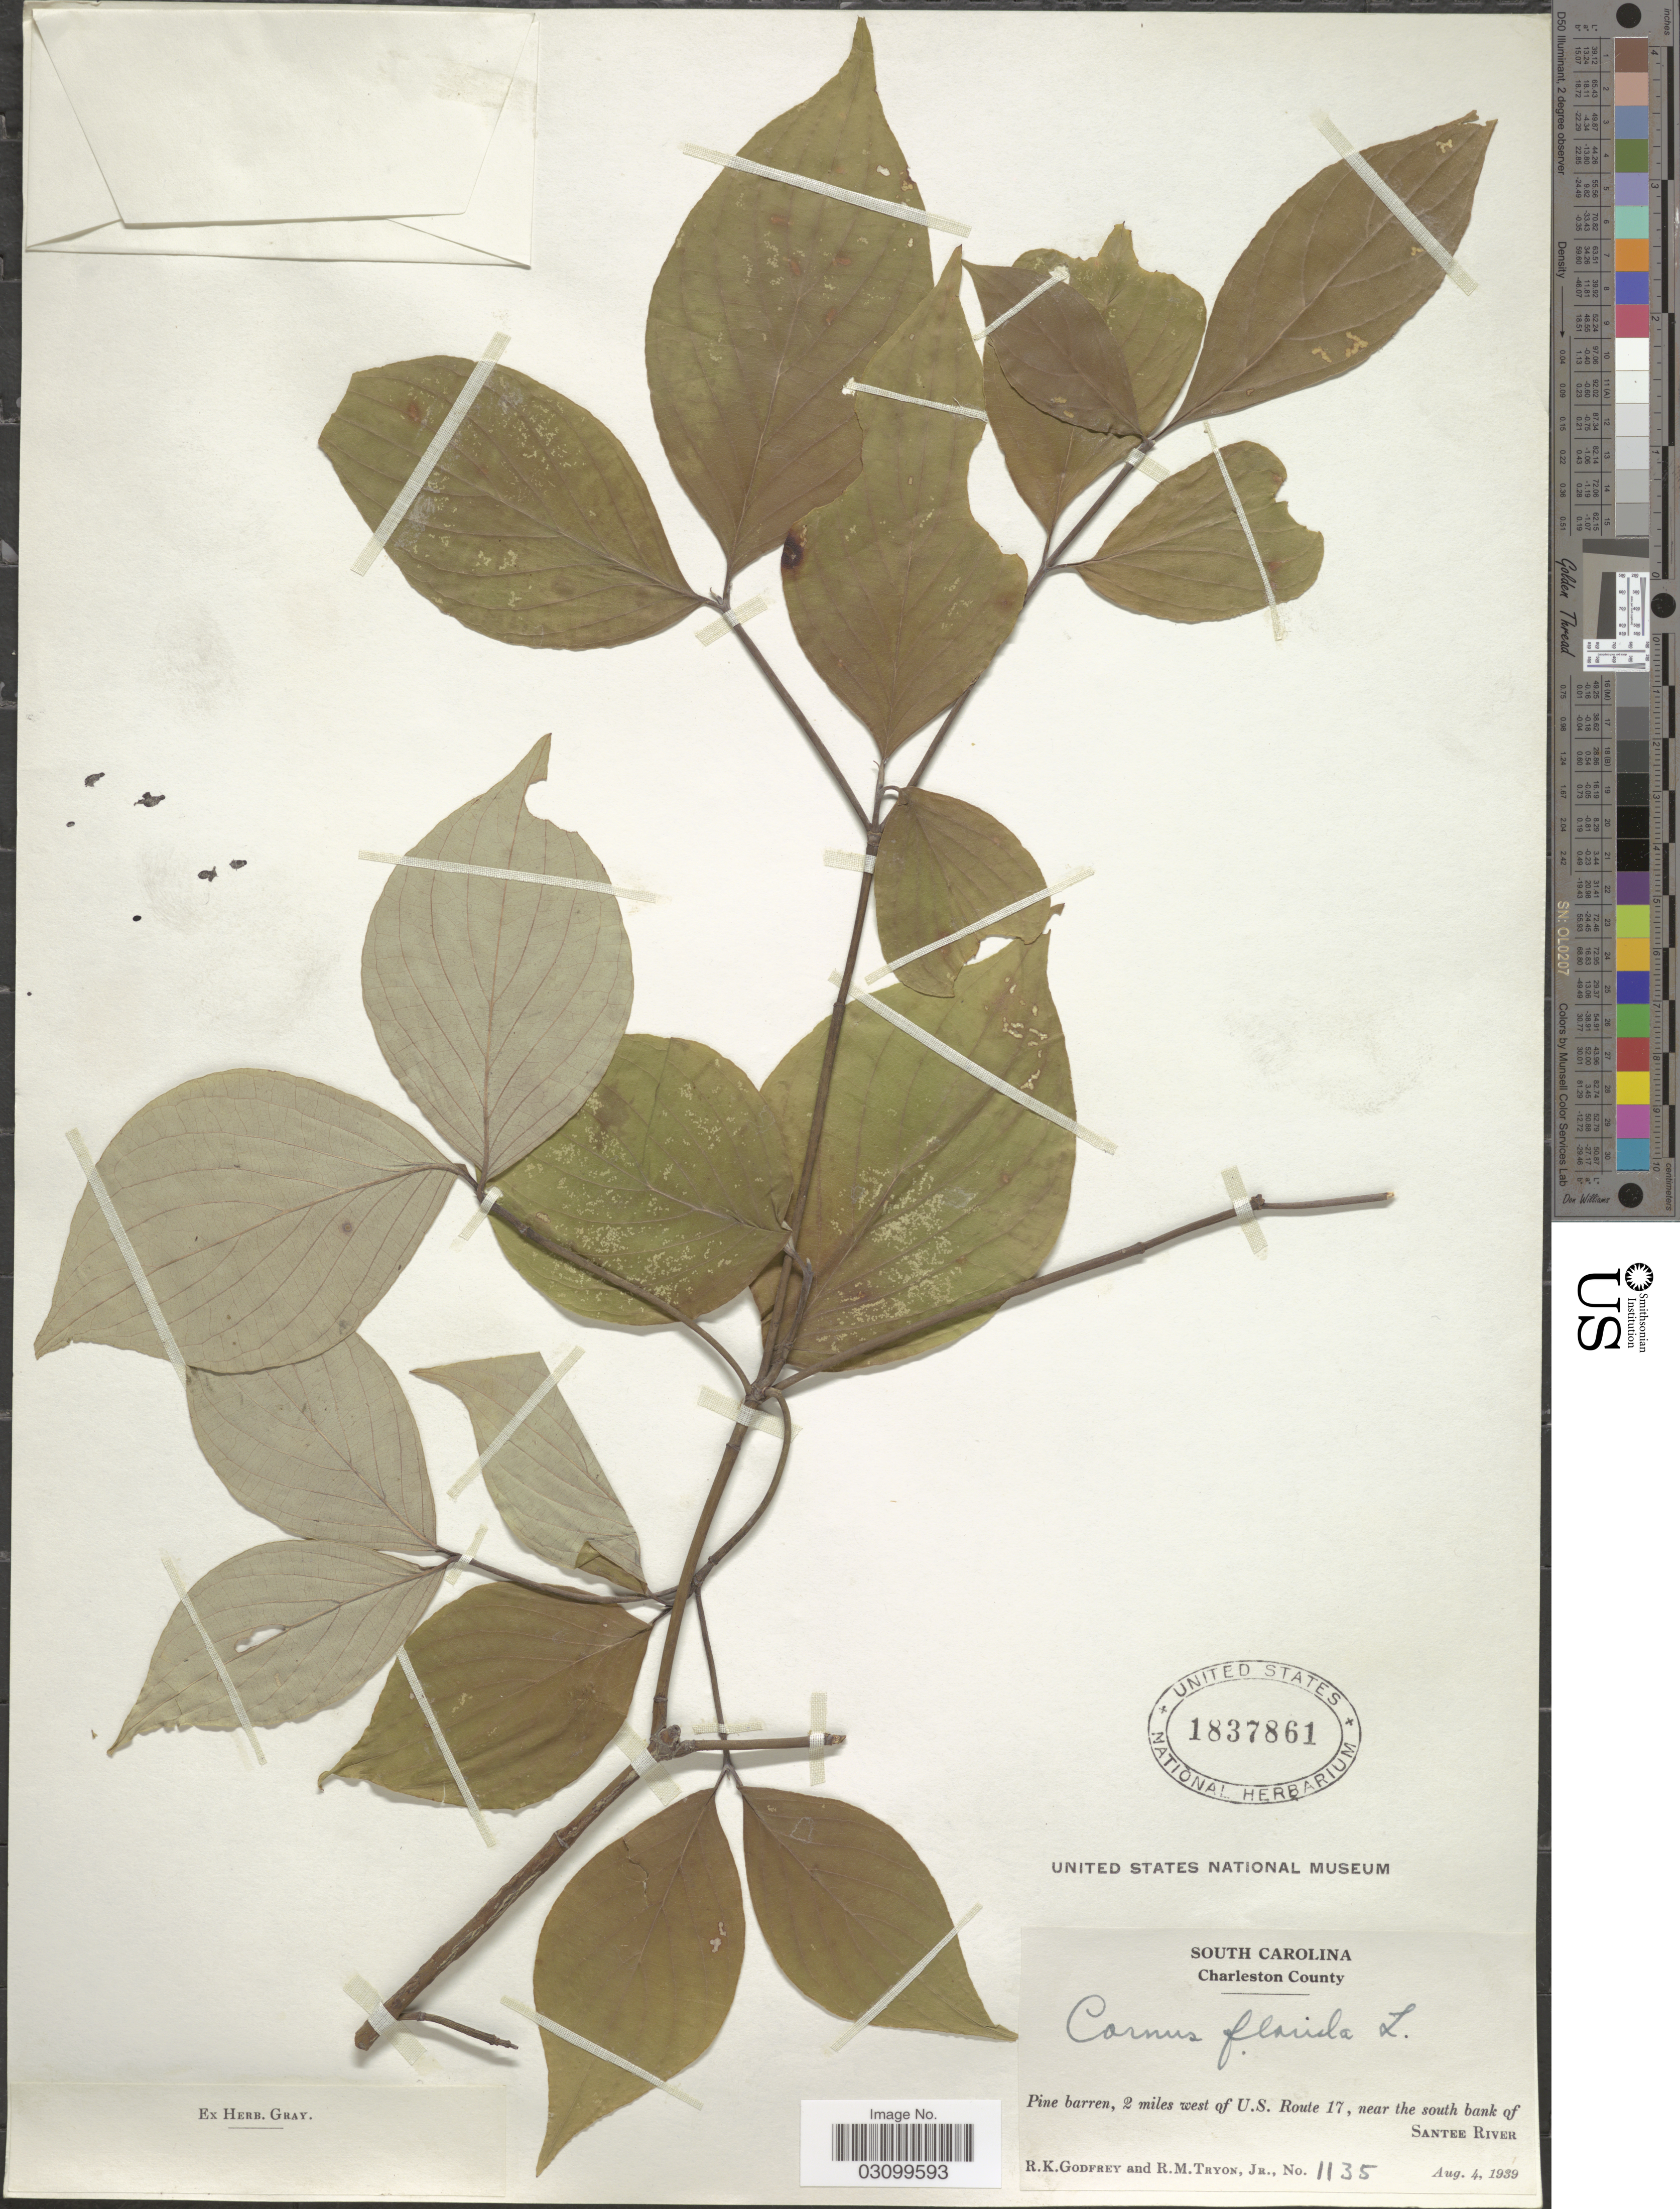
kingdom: Plantae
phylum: Tracheophyta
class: Magnoliopsida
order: Cornales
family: Cornaceae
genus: Cornus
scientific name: Cornus florida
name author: L.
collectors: R. K. Godfrey & R. Tryon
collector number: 1135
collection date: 1939-08-04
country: United States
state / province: South Carolina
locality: Charleston County. Pine barren, 2 miles west of U.S. Route 17, near the south bank of Santee River.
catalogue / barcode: US 1837861